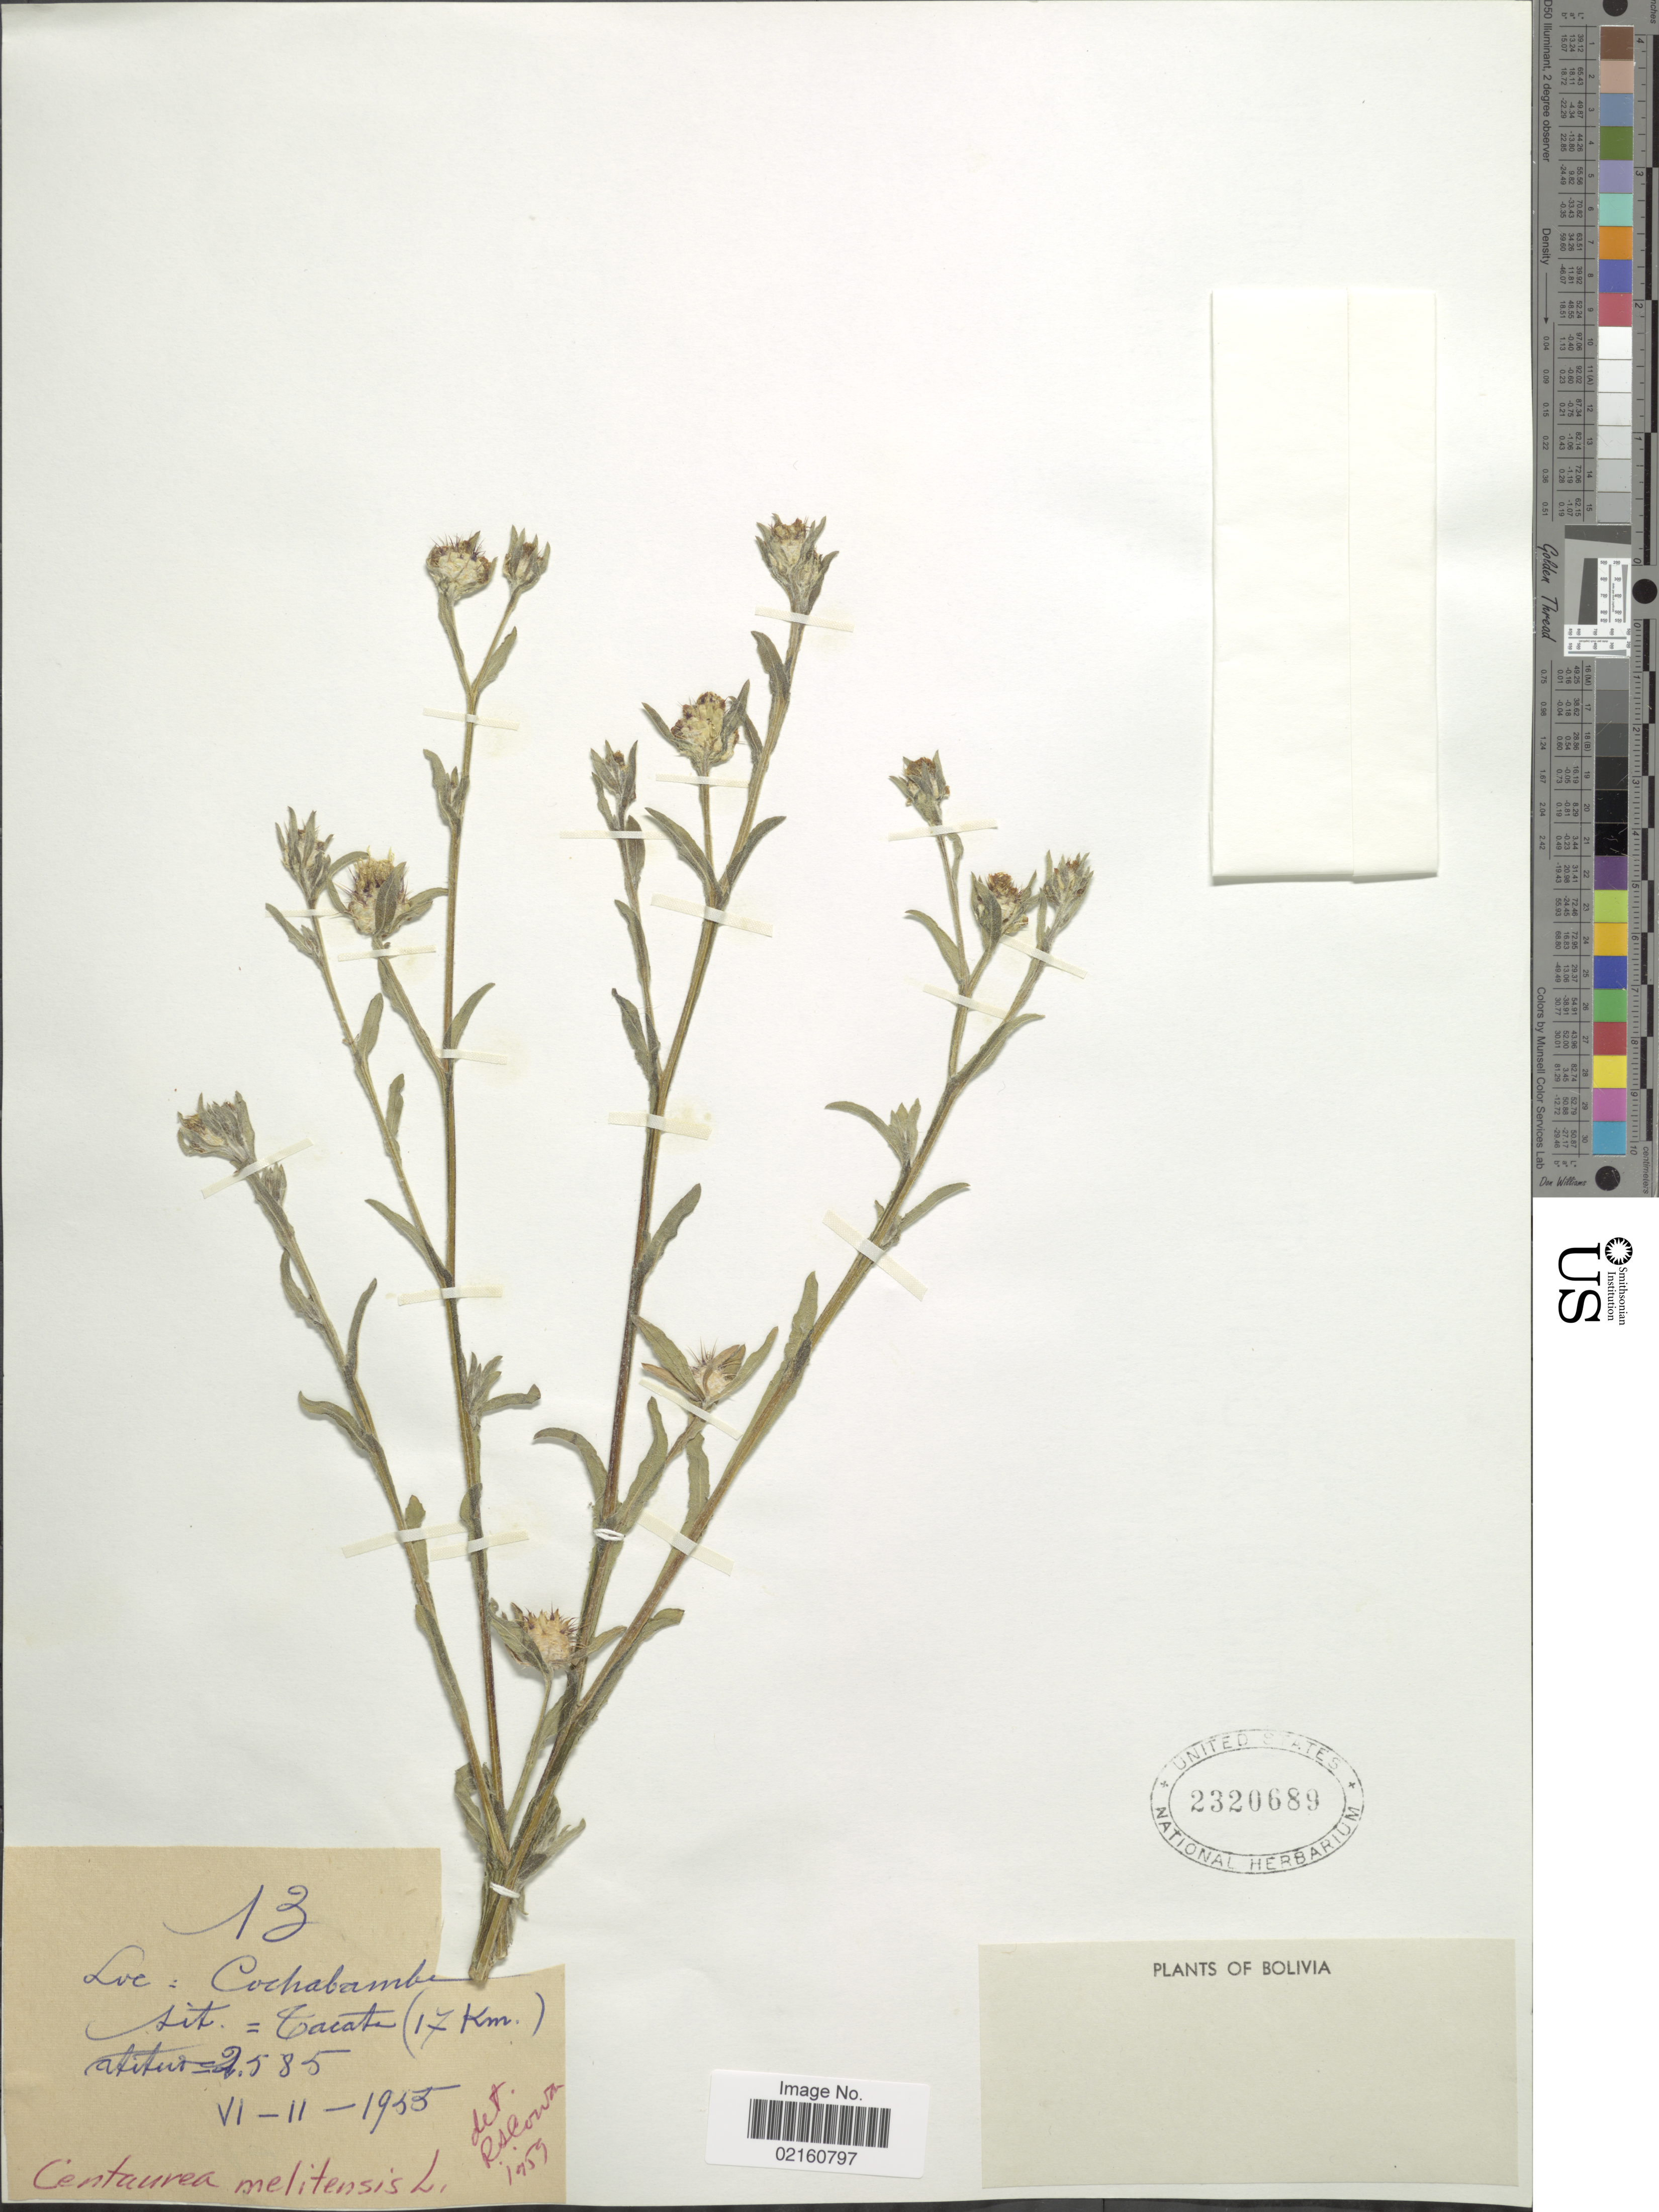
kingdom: Plantae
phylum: Tracheophyta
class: Magnoliopsida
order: Asterales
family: Asteraceae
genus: Centaurea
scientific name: Centaurea melitensis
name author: L.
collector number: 13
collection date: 1955-06-11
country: Bolivia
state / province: Cochabamba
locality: Tacata (17 km)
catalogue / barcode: US 2320689